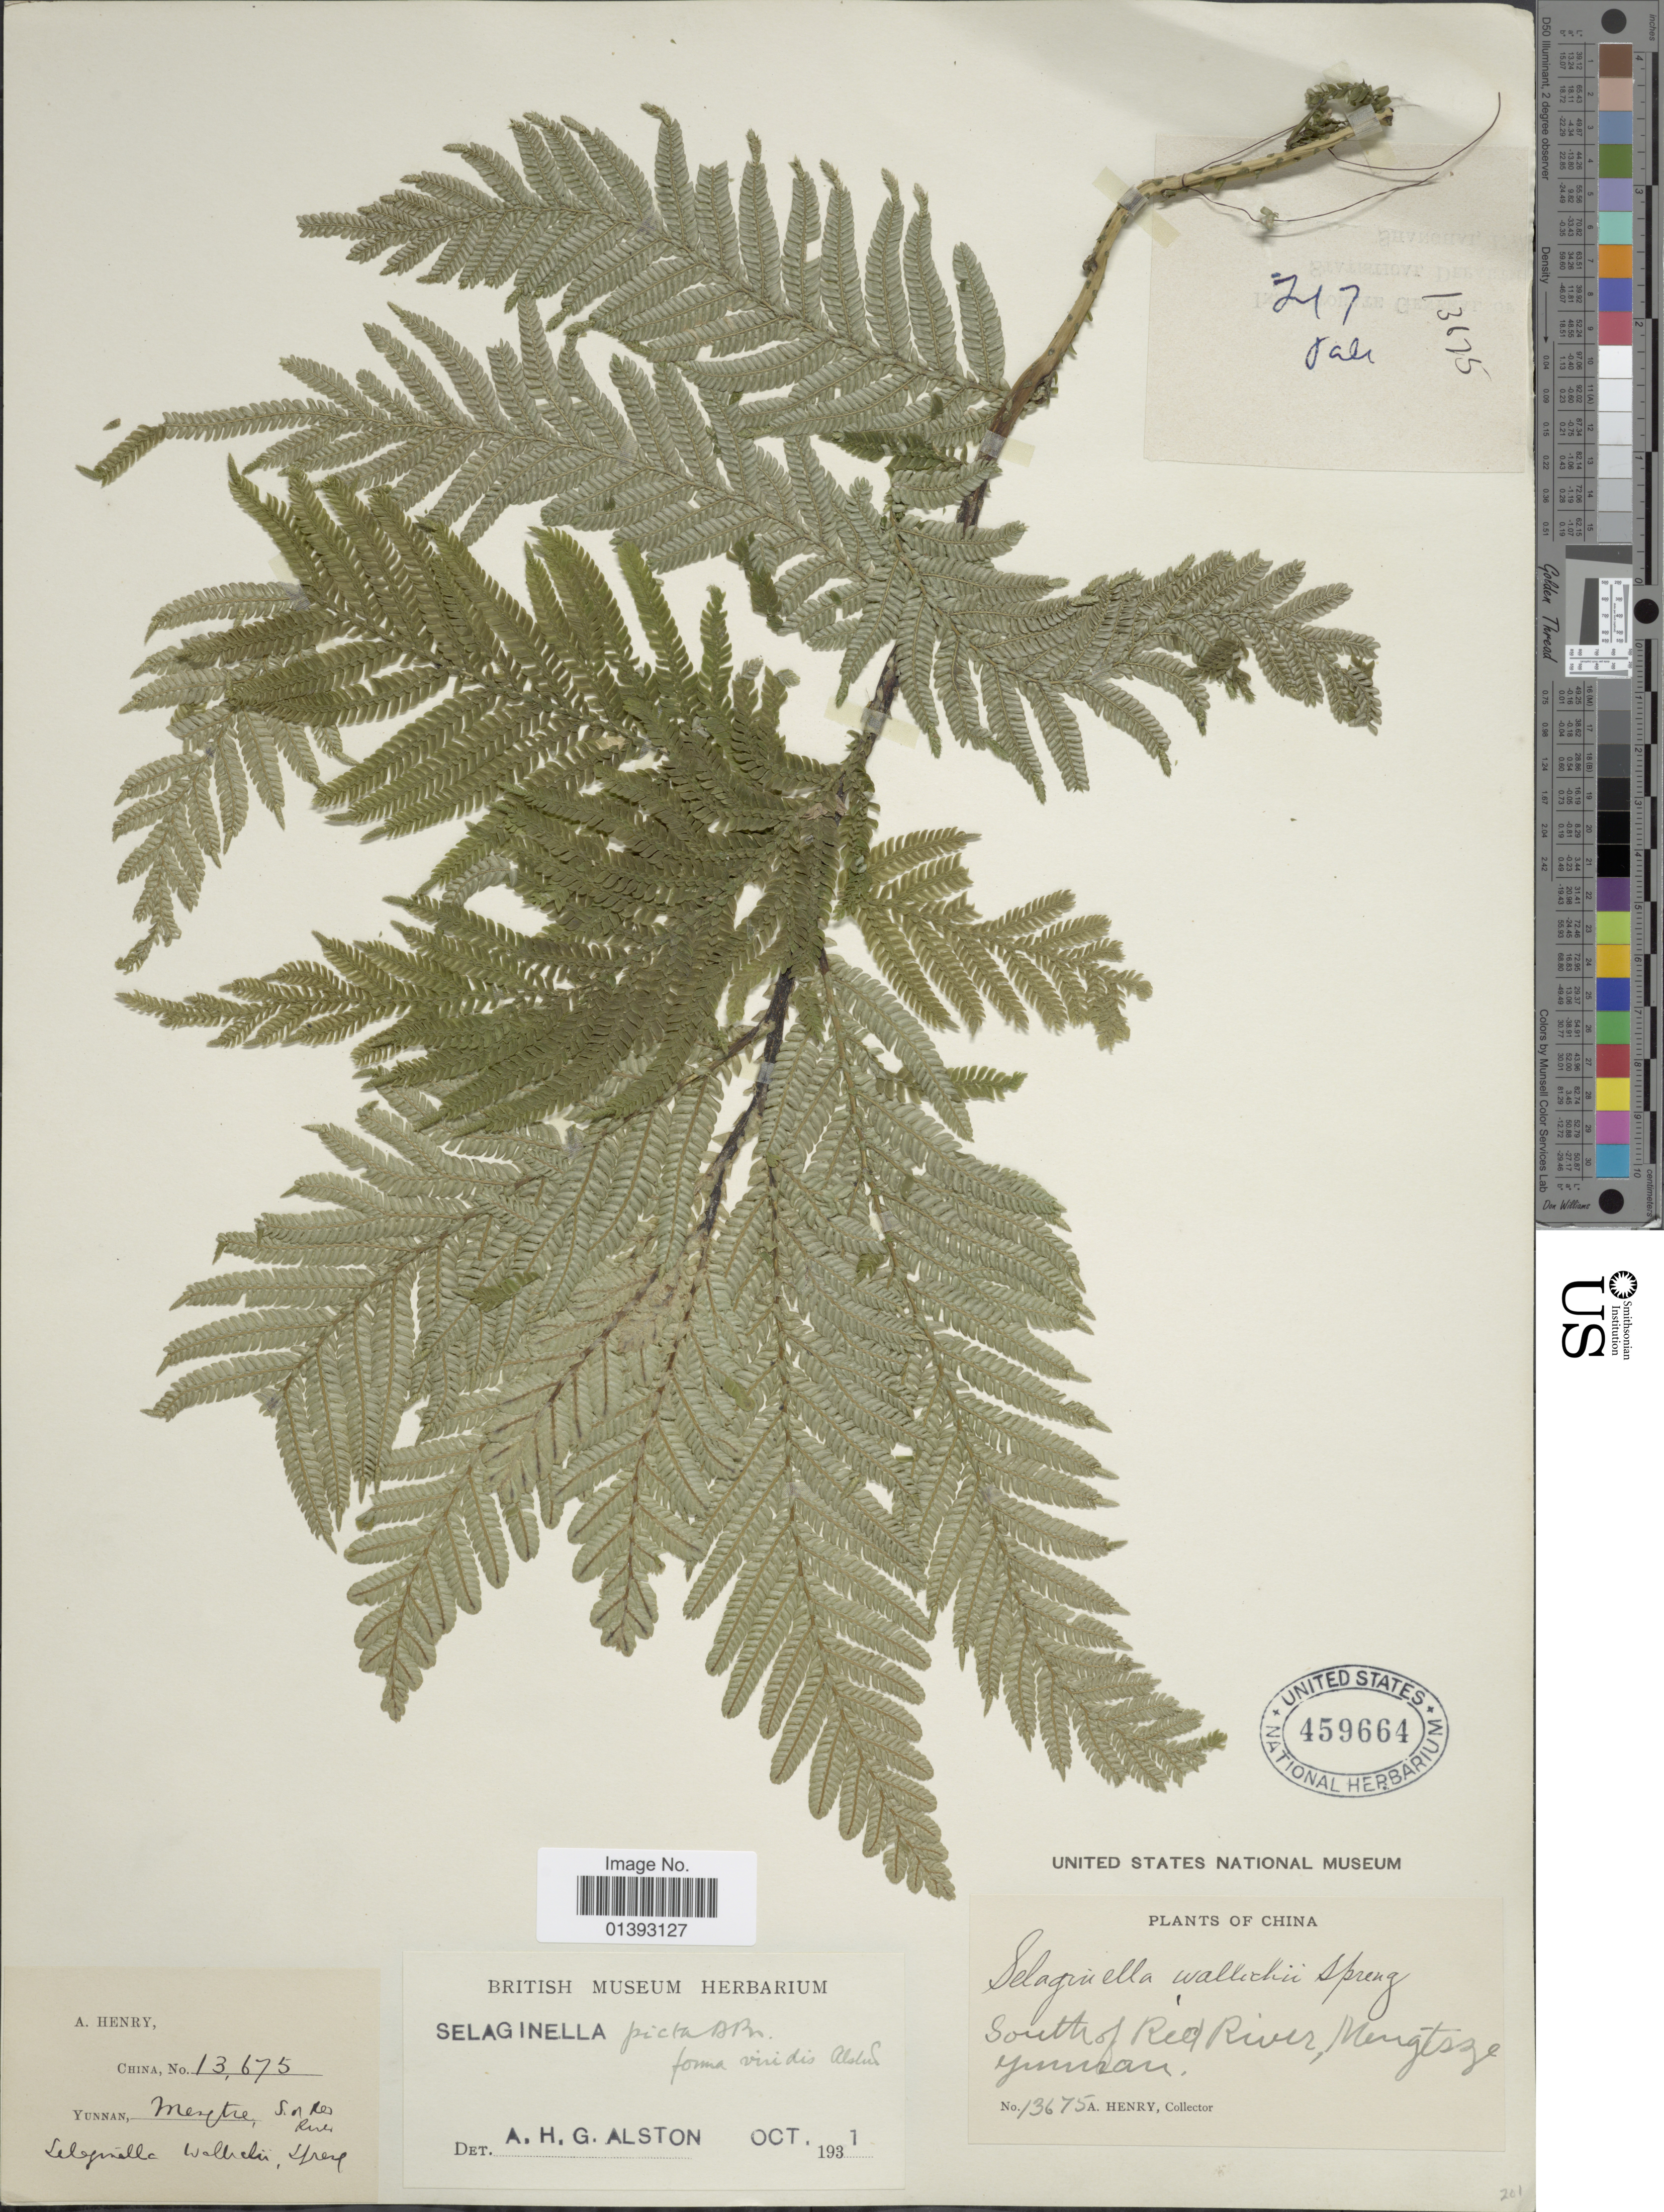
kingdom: Plantae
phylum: Tracheophyta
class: Lycopodiopsida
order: Selaginellales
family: Selaginellaceae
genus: Selaginella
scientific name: Selaginella picta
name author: (Griff.) A. Braun ex Baker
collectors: A. Henry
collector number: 13675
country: China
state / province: Yunnan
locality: Mengtse. South of Red River,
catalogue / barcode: US 459664